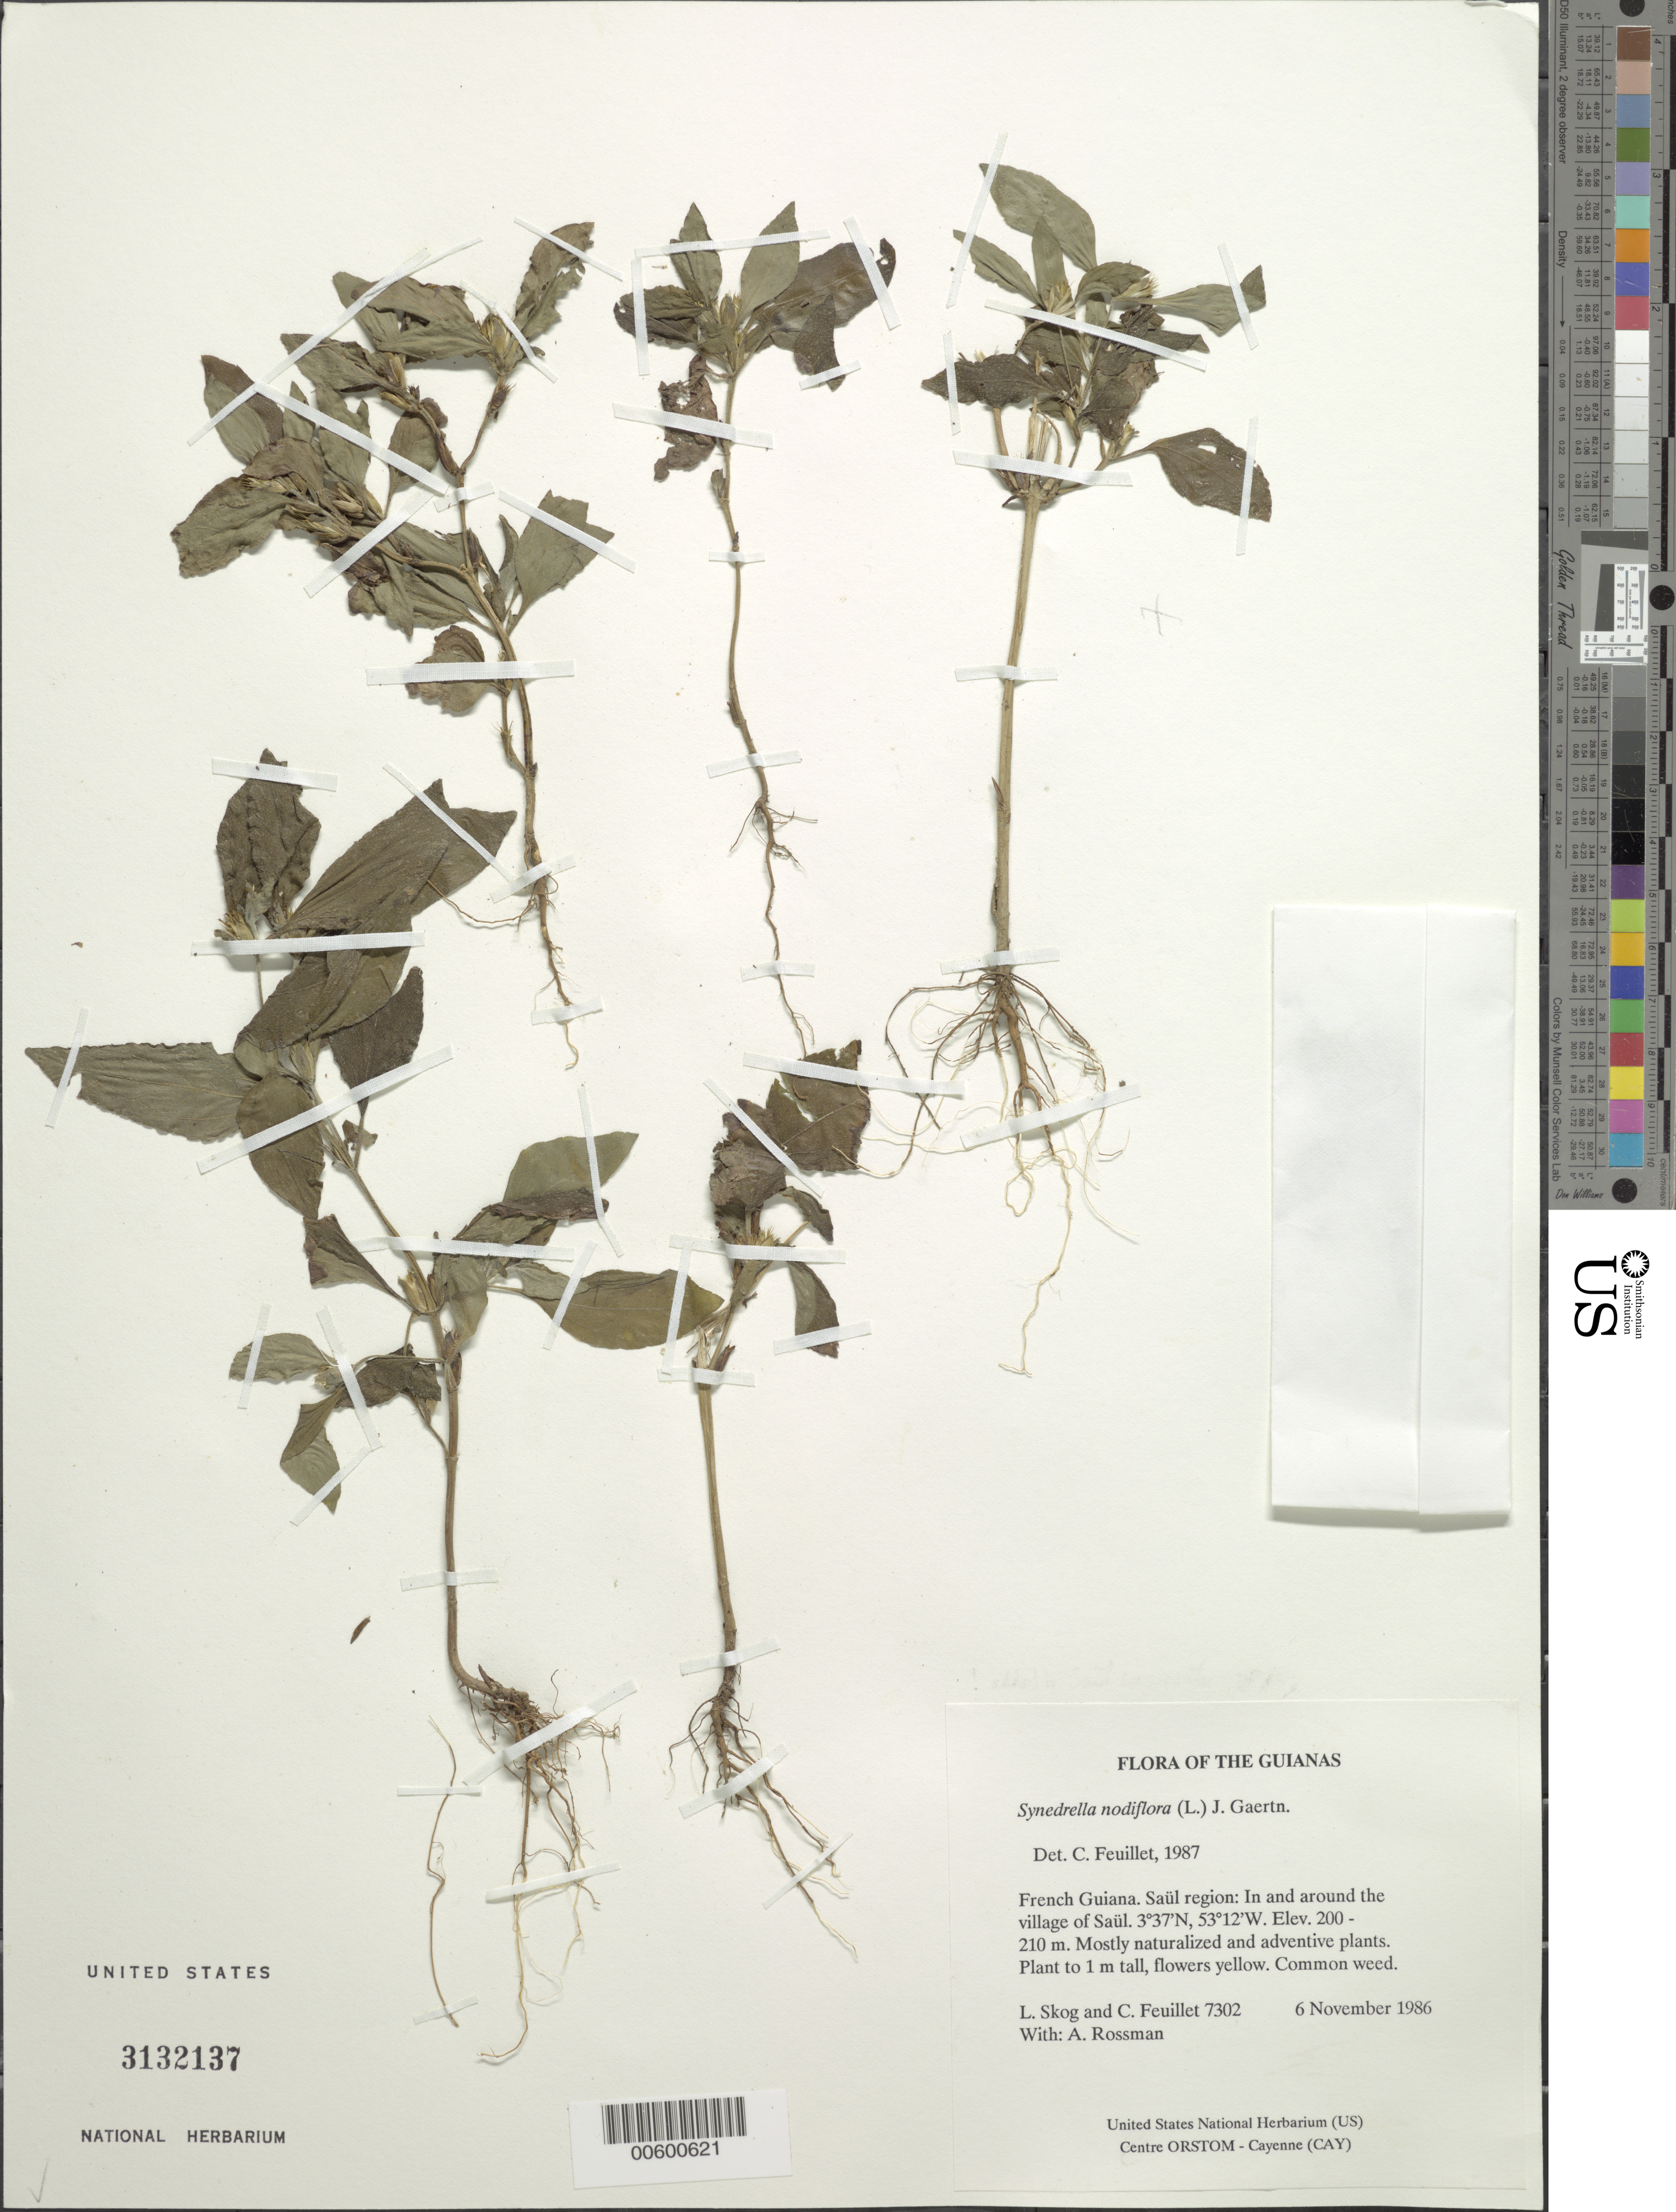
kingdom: Plantae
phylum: Tracheophyta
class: Magnoliopsida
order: Asterales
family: Asteraceae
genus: Synedrella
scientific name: Synedrella nodiflora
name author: (L.) Gaertn.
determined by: Feuillet, C.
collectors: L. E. Skog, C. Feuillet & A. Rossman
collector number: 7302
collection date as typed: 6 November 1986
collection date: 1986-11-06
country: French Guiana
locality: Saül. In and around the village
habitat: Mostly naturalized and adventive plants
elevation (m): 200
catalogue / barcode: US 3132137